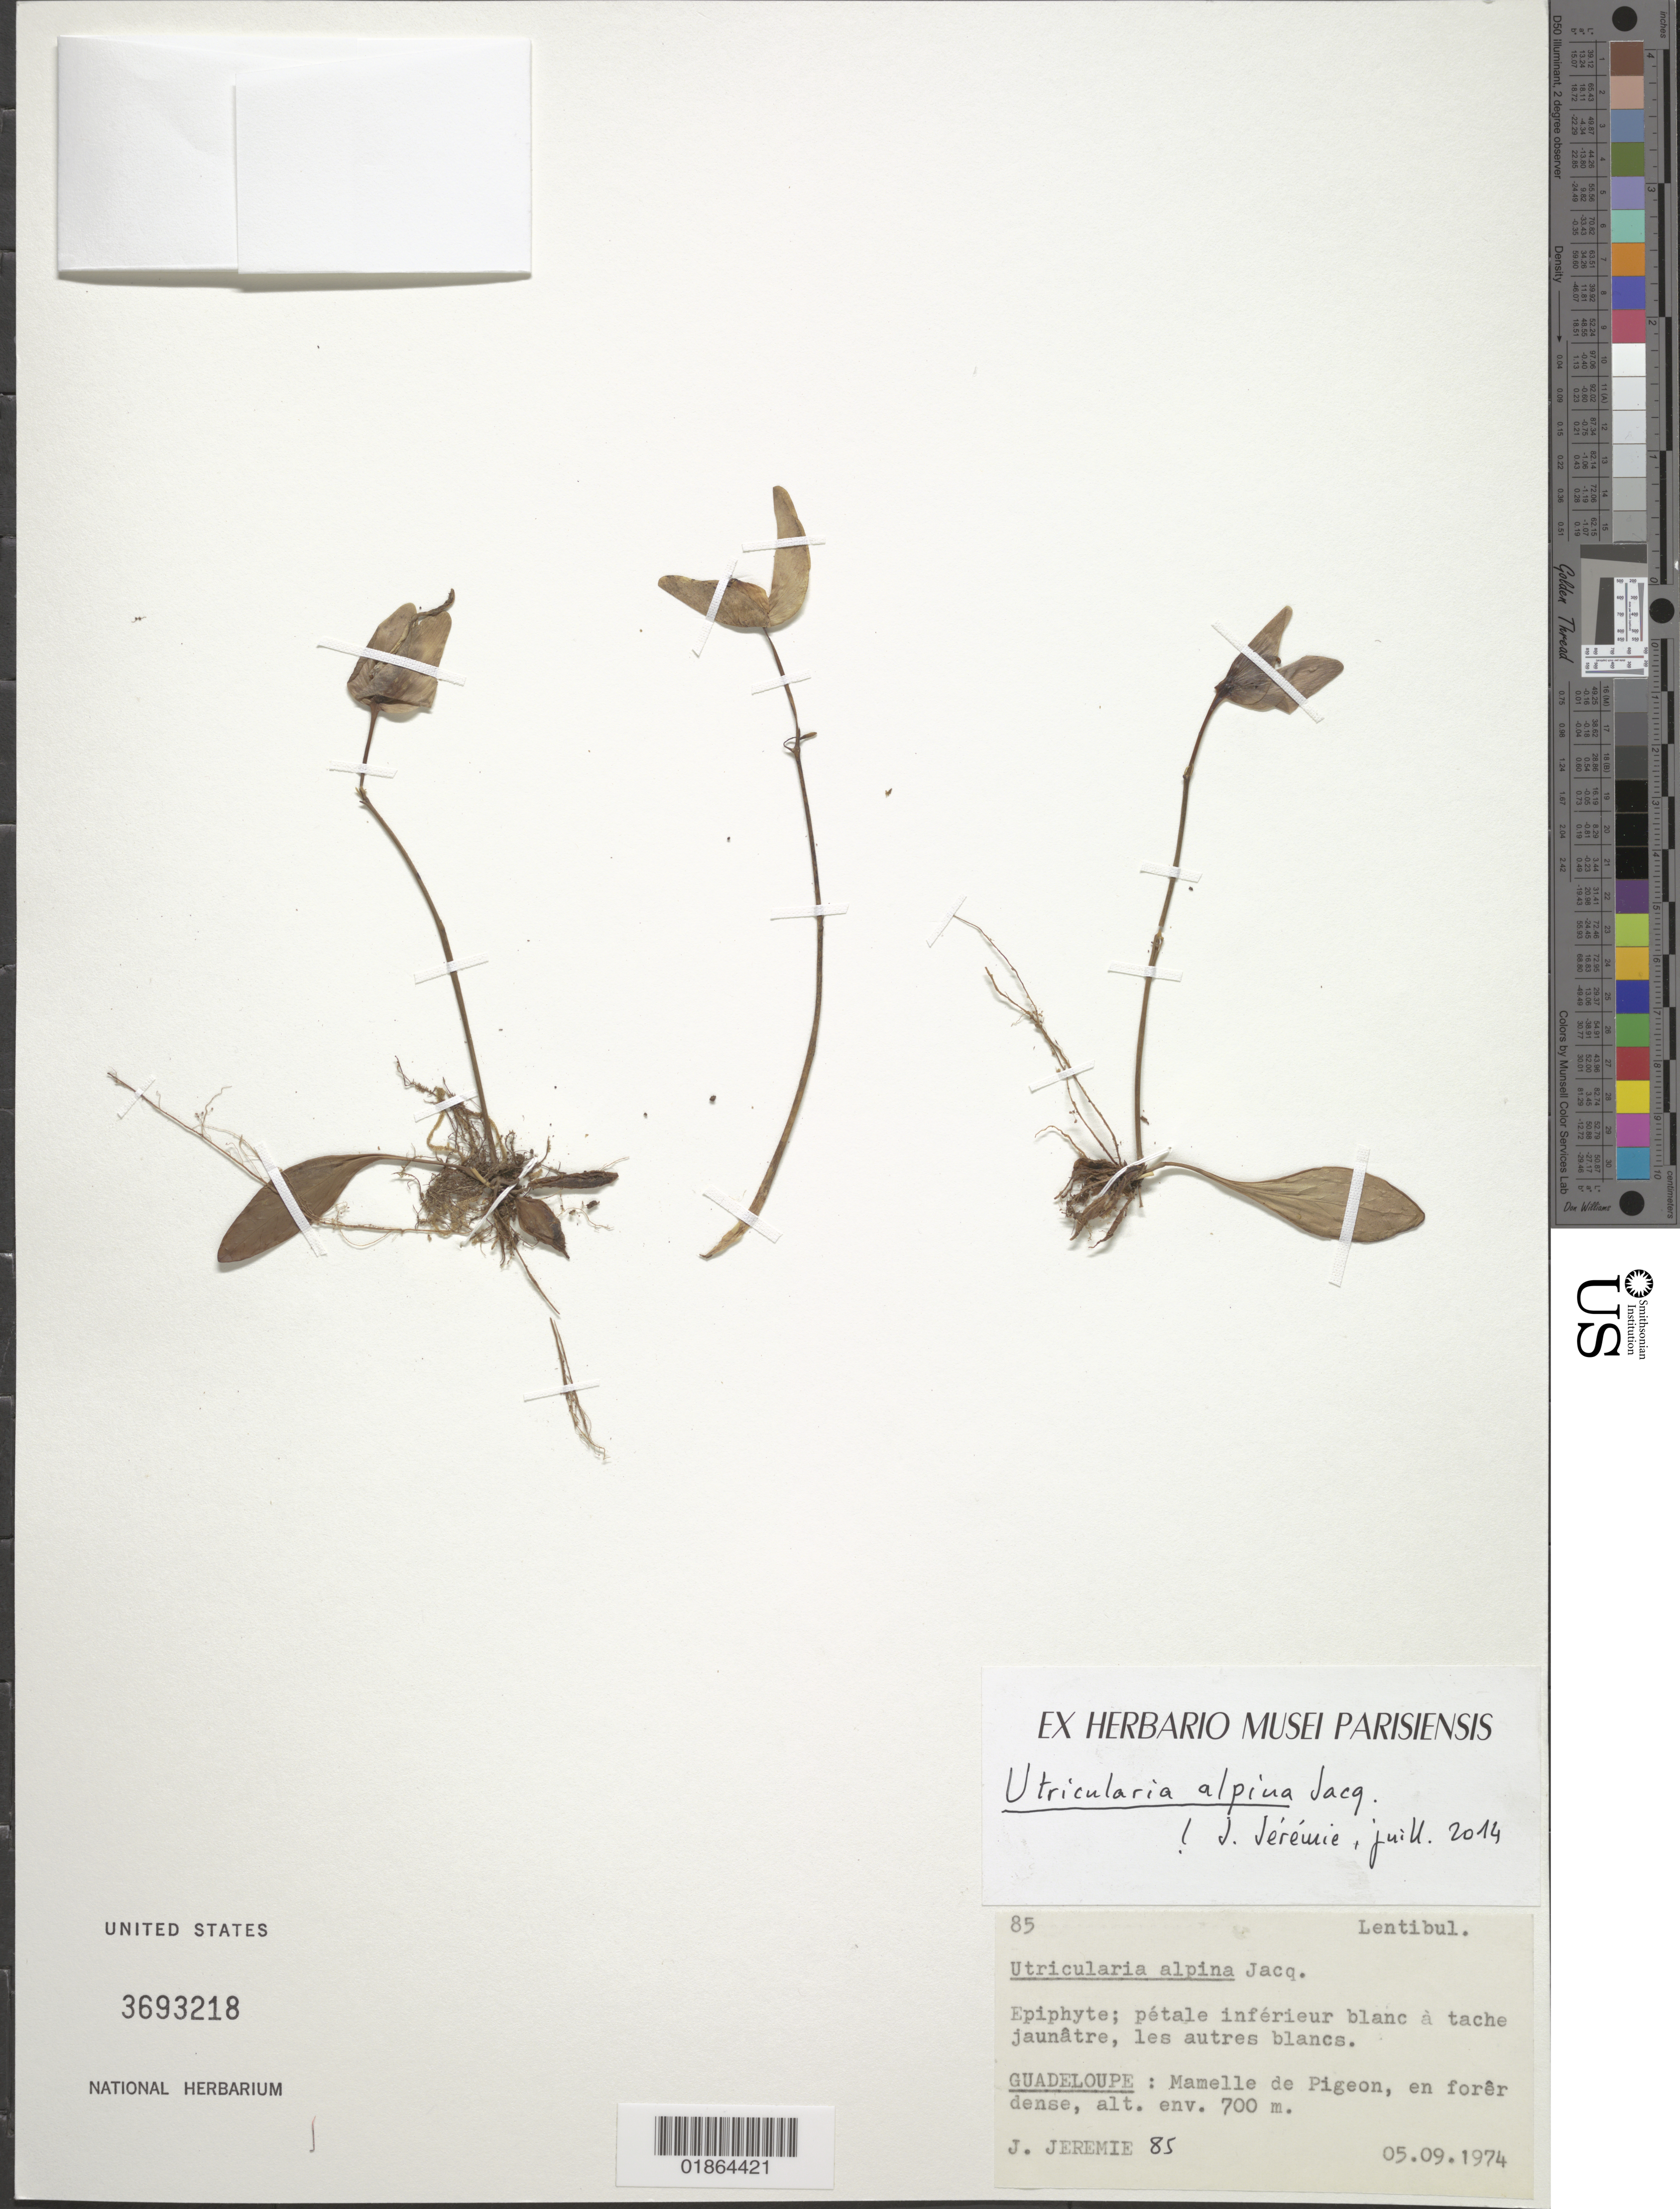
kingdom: Plantae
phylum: Tracheophyta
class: Magnoliopsida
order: Lamiales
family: Lentibulariaceae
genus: Utricularia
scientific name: Utricularia alpina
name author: Jacq.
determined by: Jérémie, J.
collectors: J. Jérémie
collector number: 85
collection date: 1974-09-05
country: Guadeloupe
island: Basse Terre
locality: Mamelle de Pigeon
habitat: En forêr dense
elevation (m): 700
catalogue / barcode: US 3693218